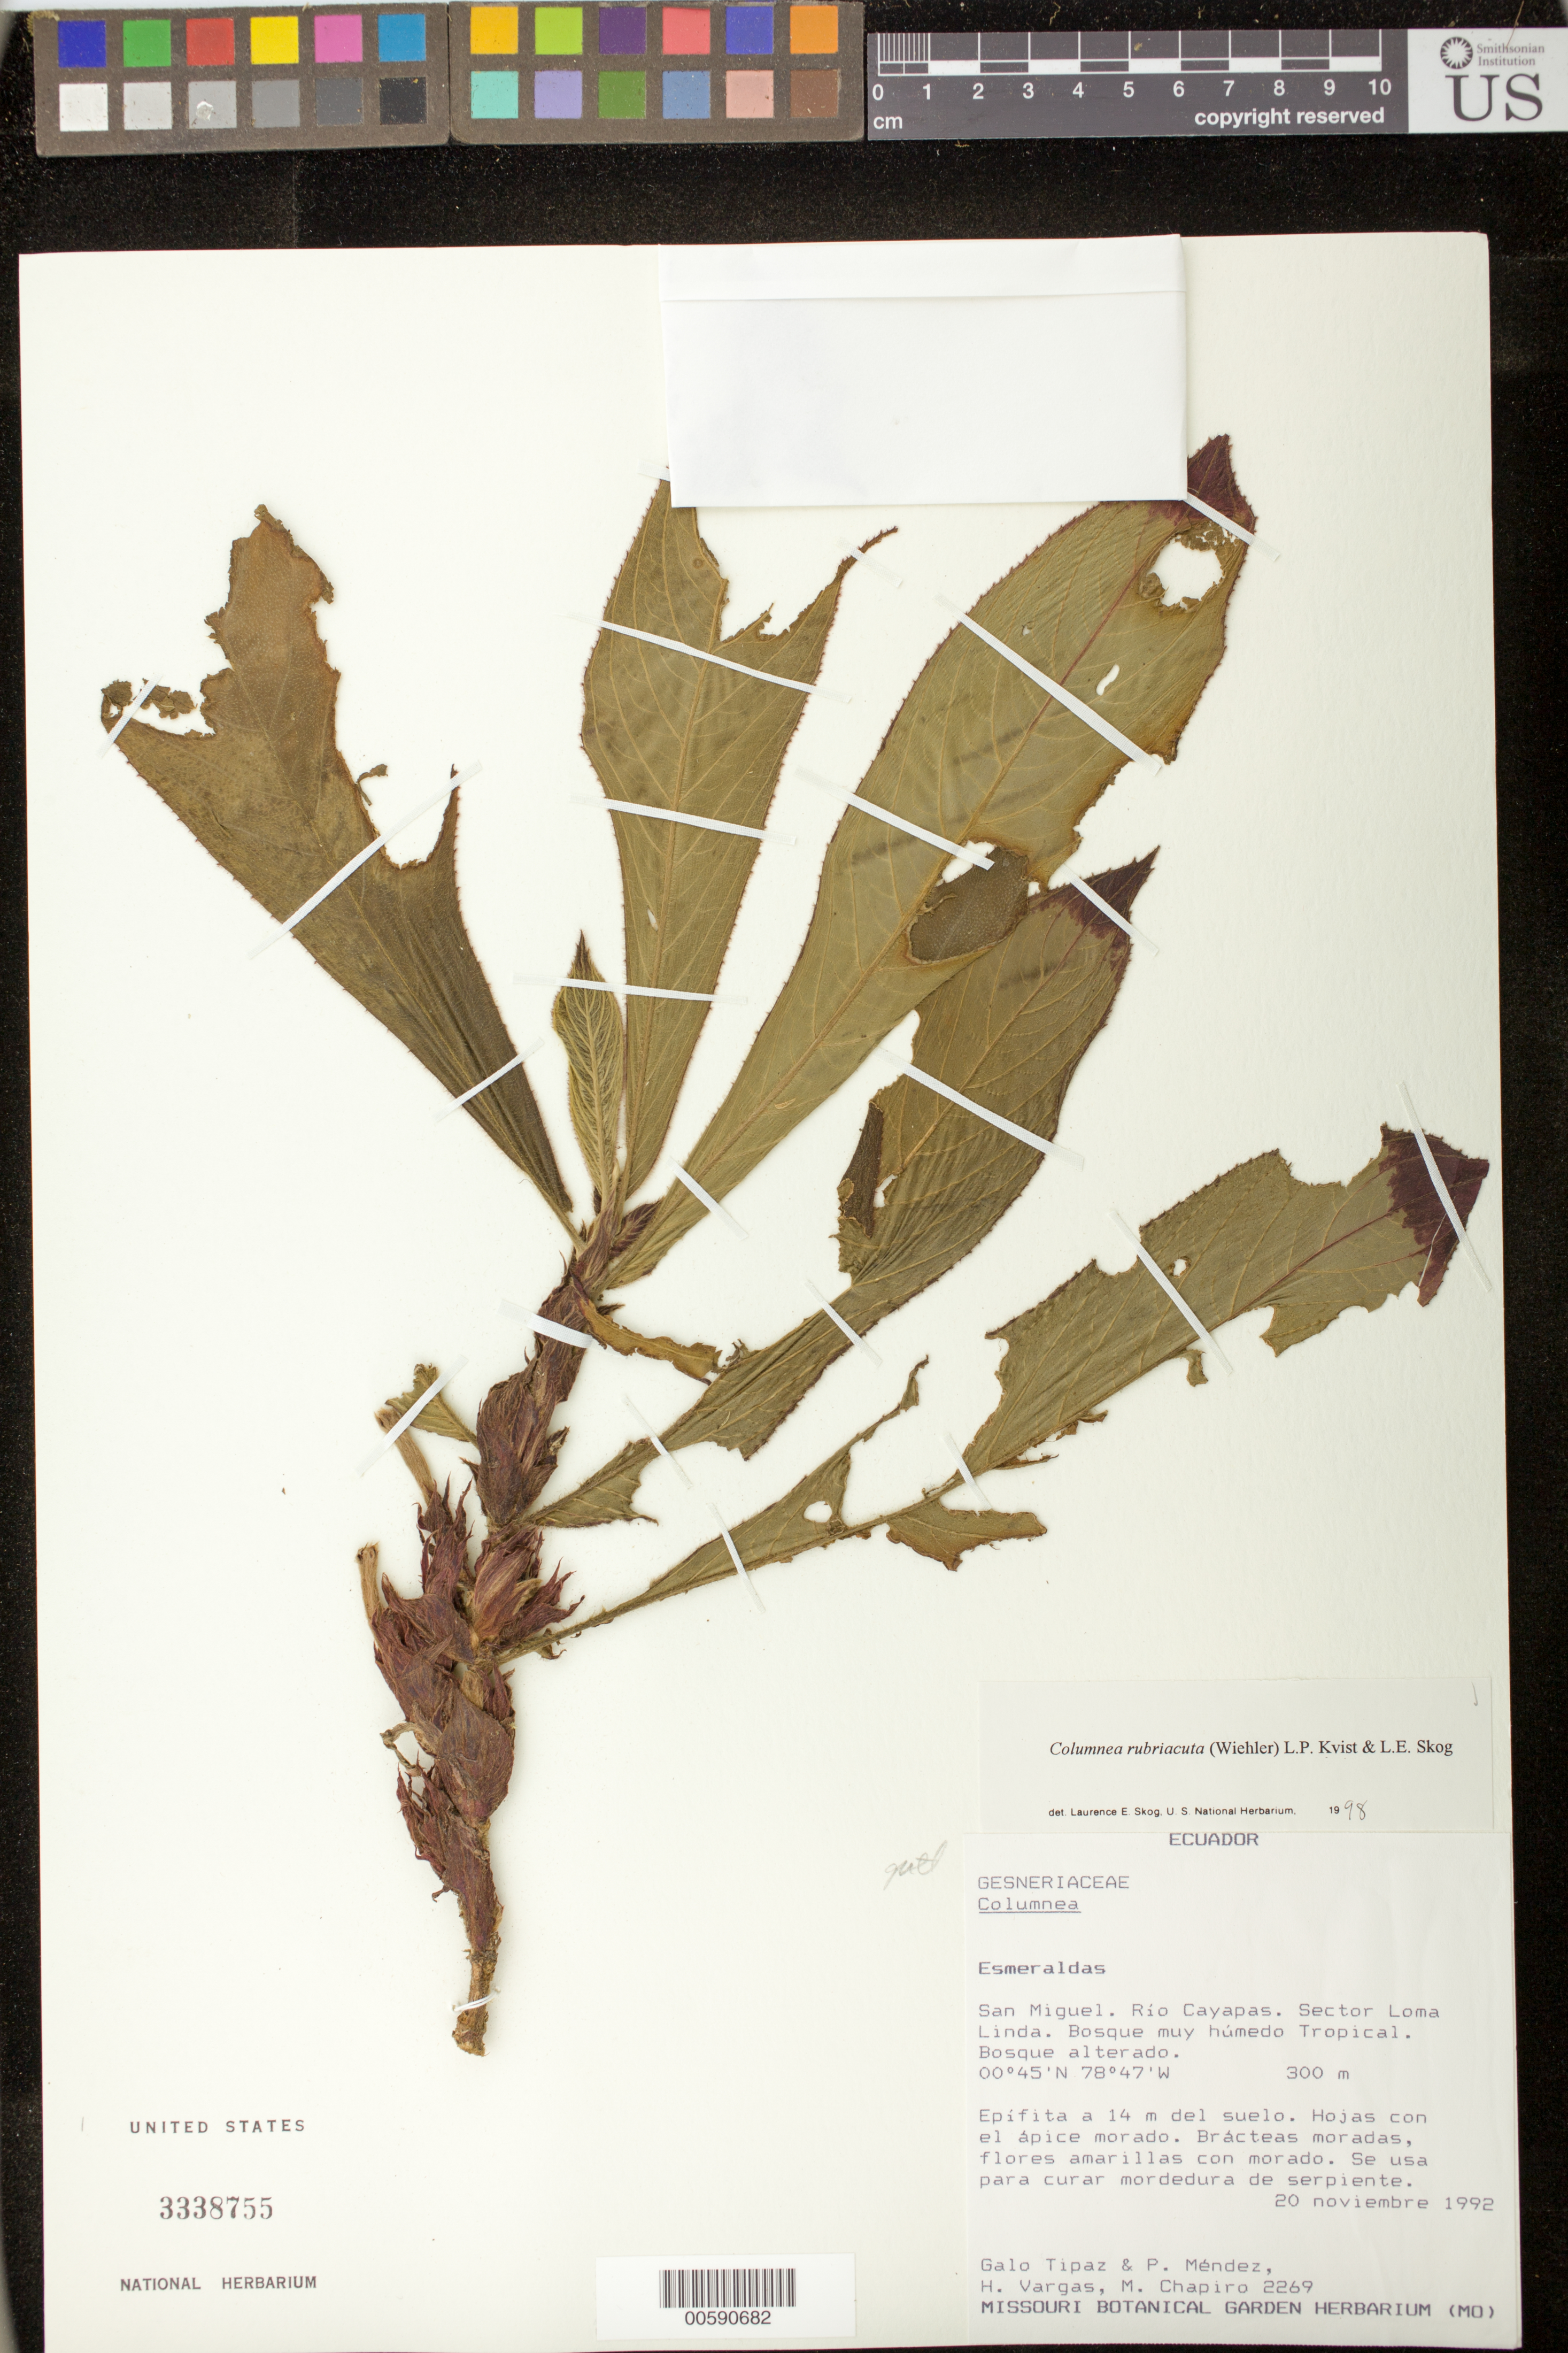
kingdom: Plantae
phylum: Tracheophyta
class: Magnoliopsida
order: Lamiales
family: Gesneriaceae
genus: Columnea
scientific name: Columnea rubriacuta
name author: (Wiehler) L.P. Kvist & L.E. Skog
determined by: Skog, Laurence E.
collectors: G. Tipaz, P. Méndez, H. Vargas & M. Chapiro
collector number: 2269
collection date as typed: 20 Nov 1992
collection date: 1992-11-20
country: Ecuador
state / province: Esmeraldas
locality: San Miguel, Río Cayapas, sector Loma Linda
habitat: Bosque muy húmedo tropical; bosque alterado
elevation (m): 300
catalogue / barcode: US 3338755